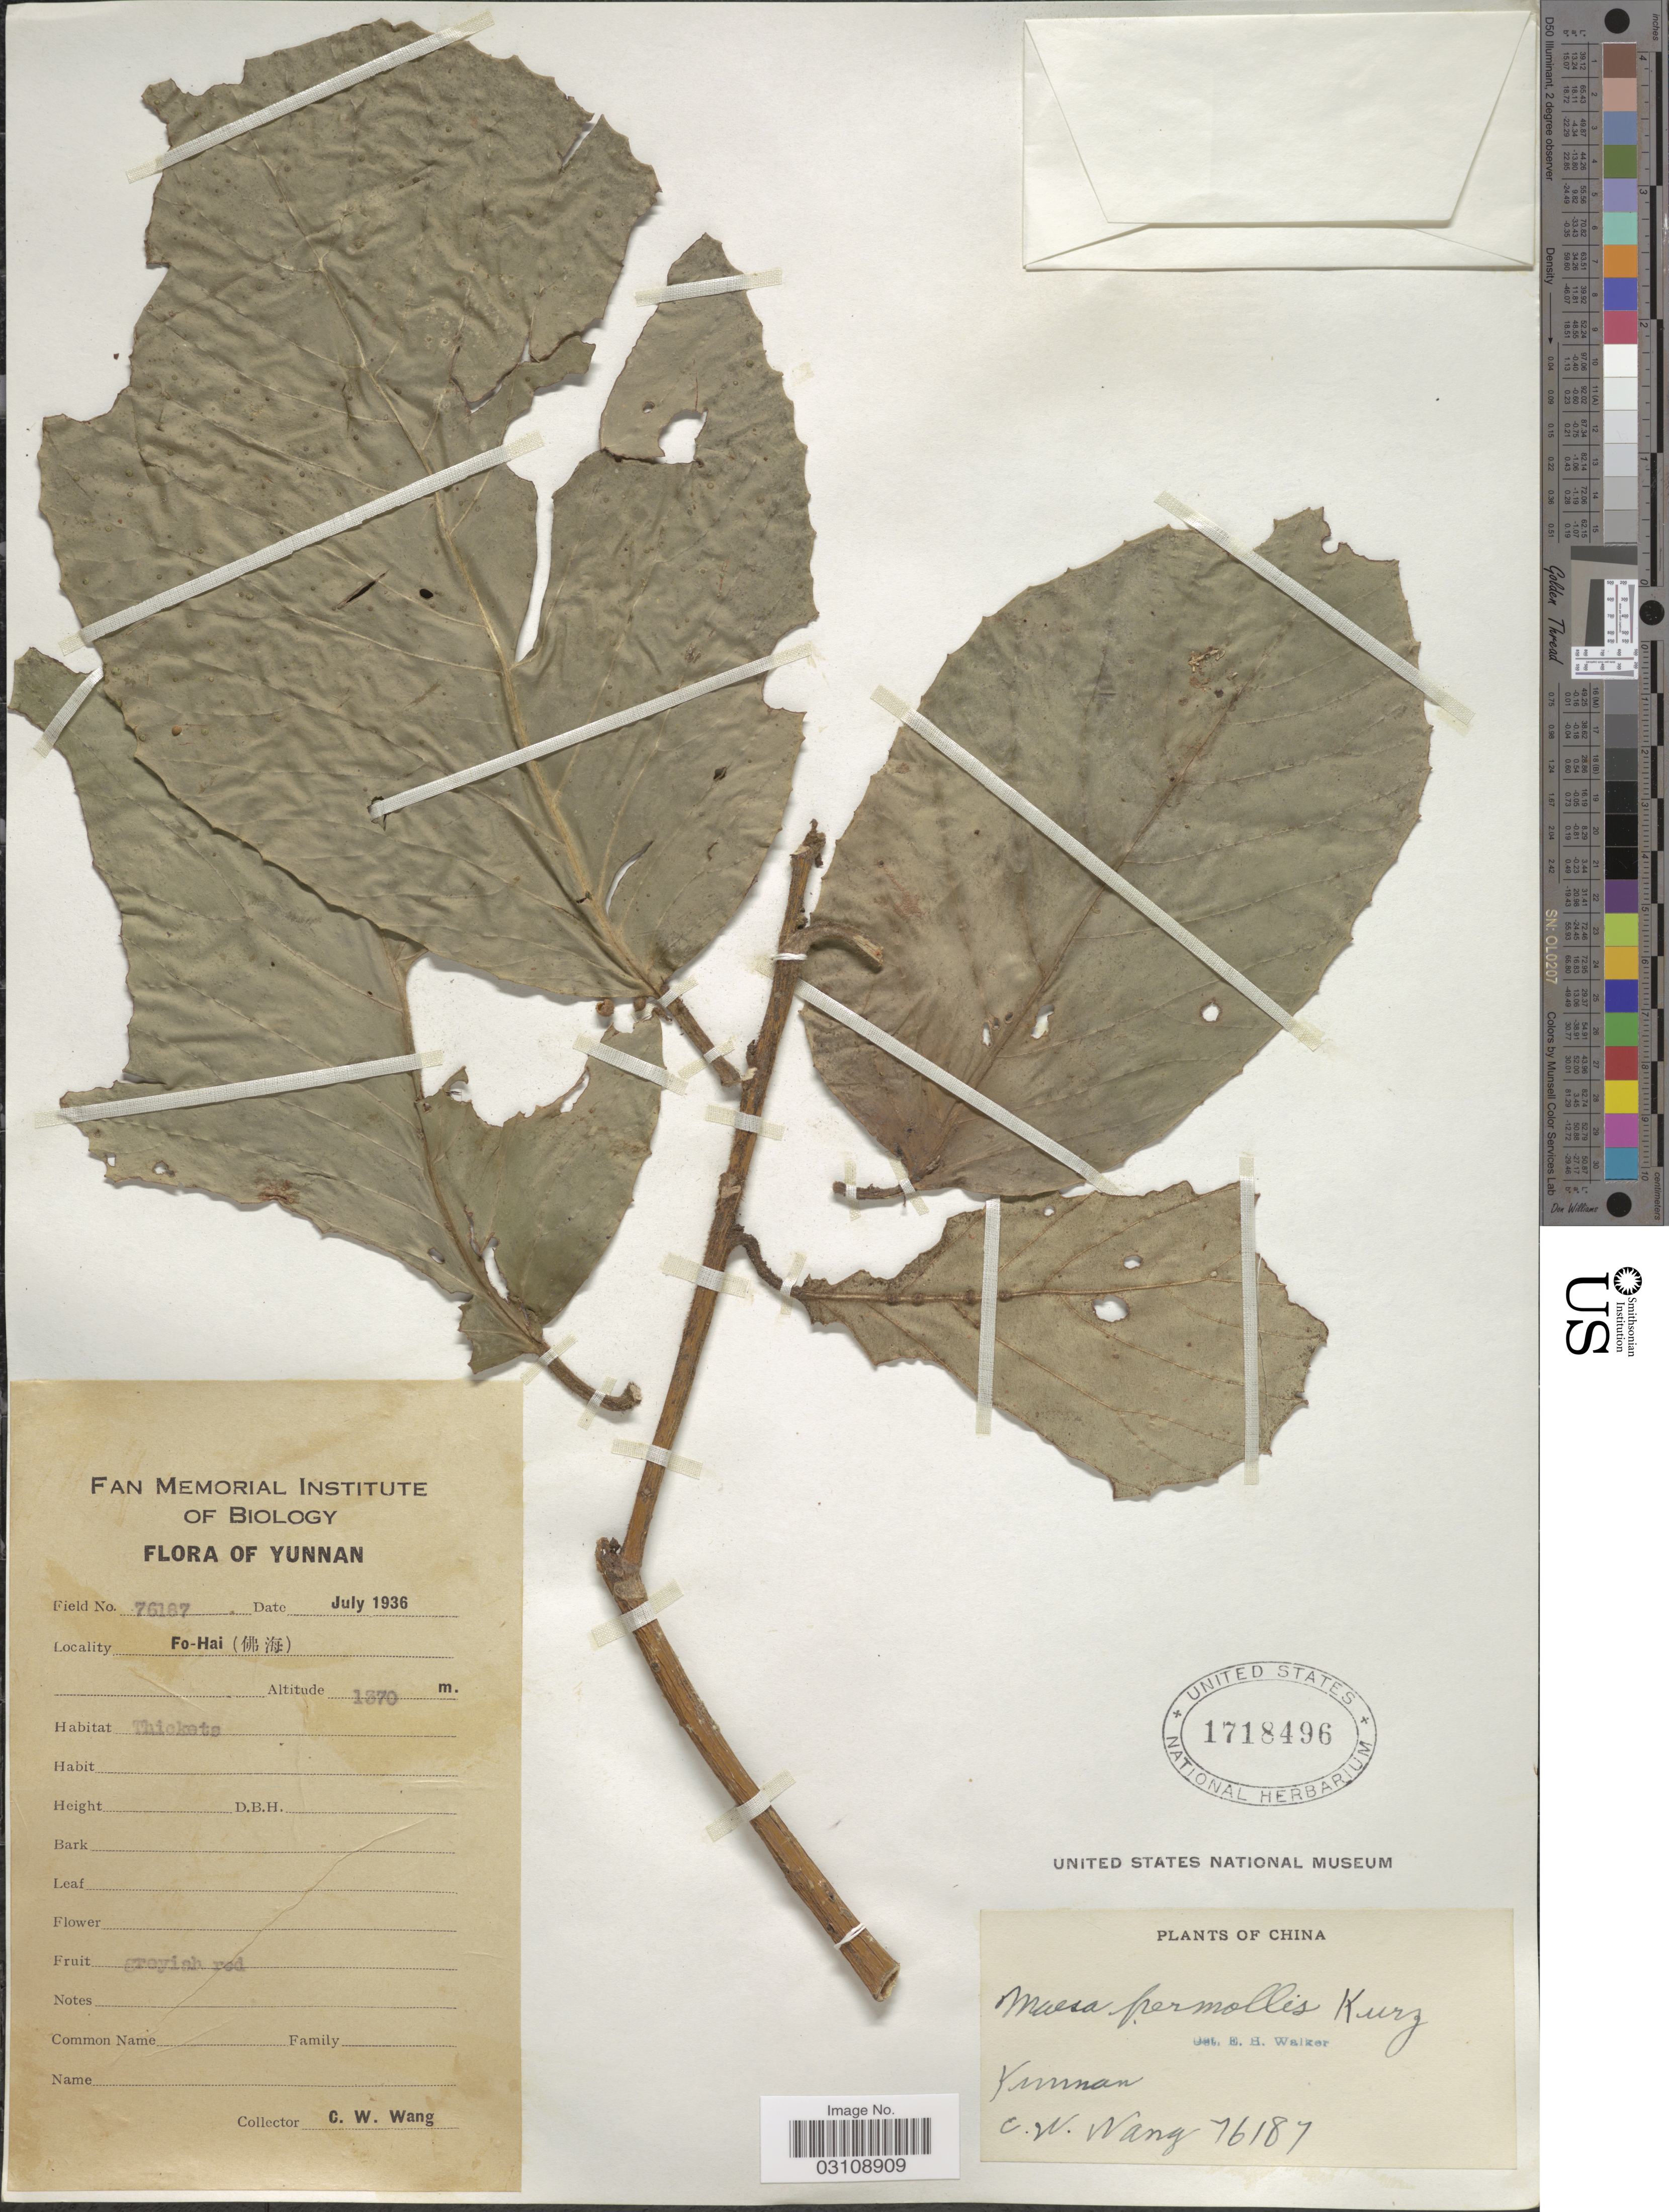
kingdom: Plantae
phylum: Tracheophyta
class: Magnoliopsida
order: Ericales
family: Primulaceae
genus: Maesa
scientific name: Maesa sp.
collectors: C. W. Wang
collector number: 76187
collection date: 1936-07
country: China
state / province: Yunnan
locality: Fo-Hai.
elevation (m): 1370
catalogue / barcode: US 1718496